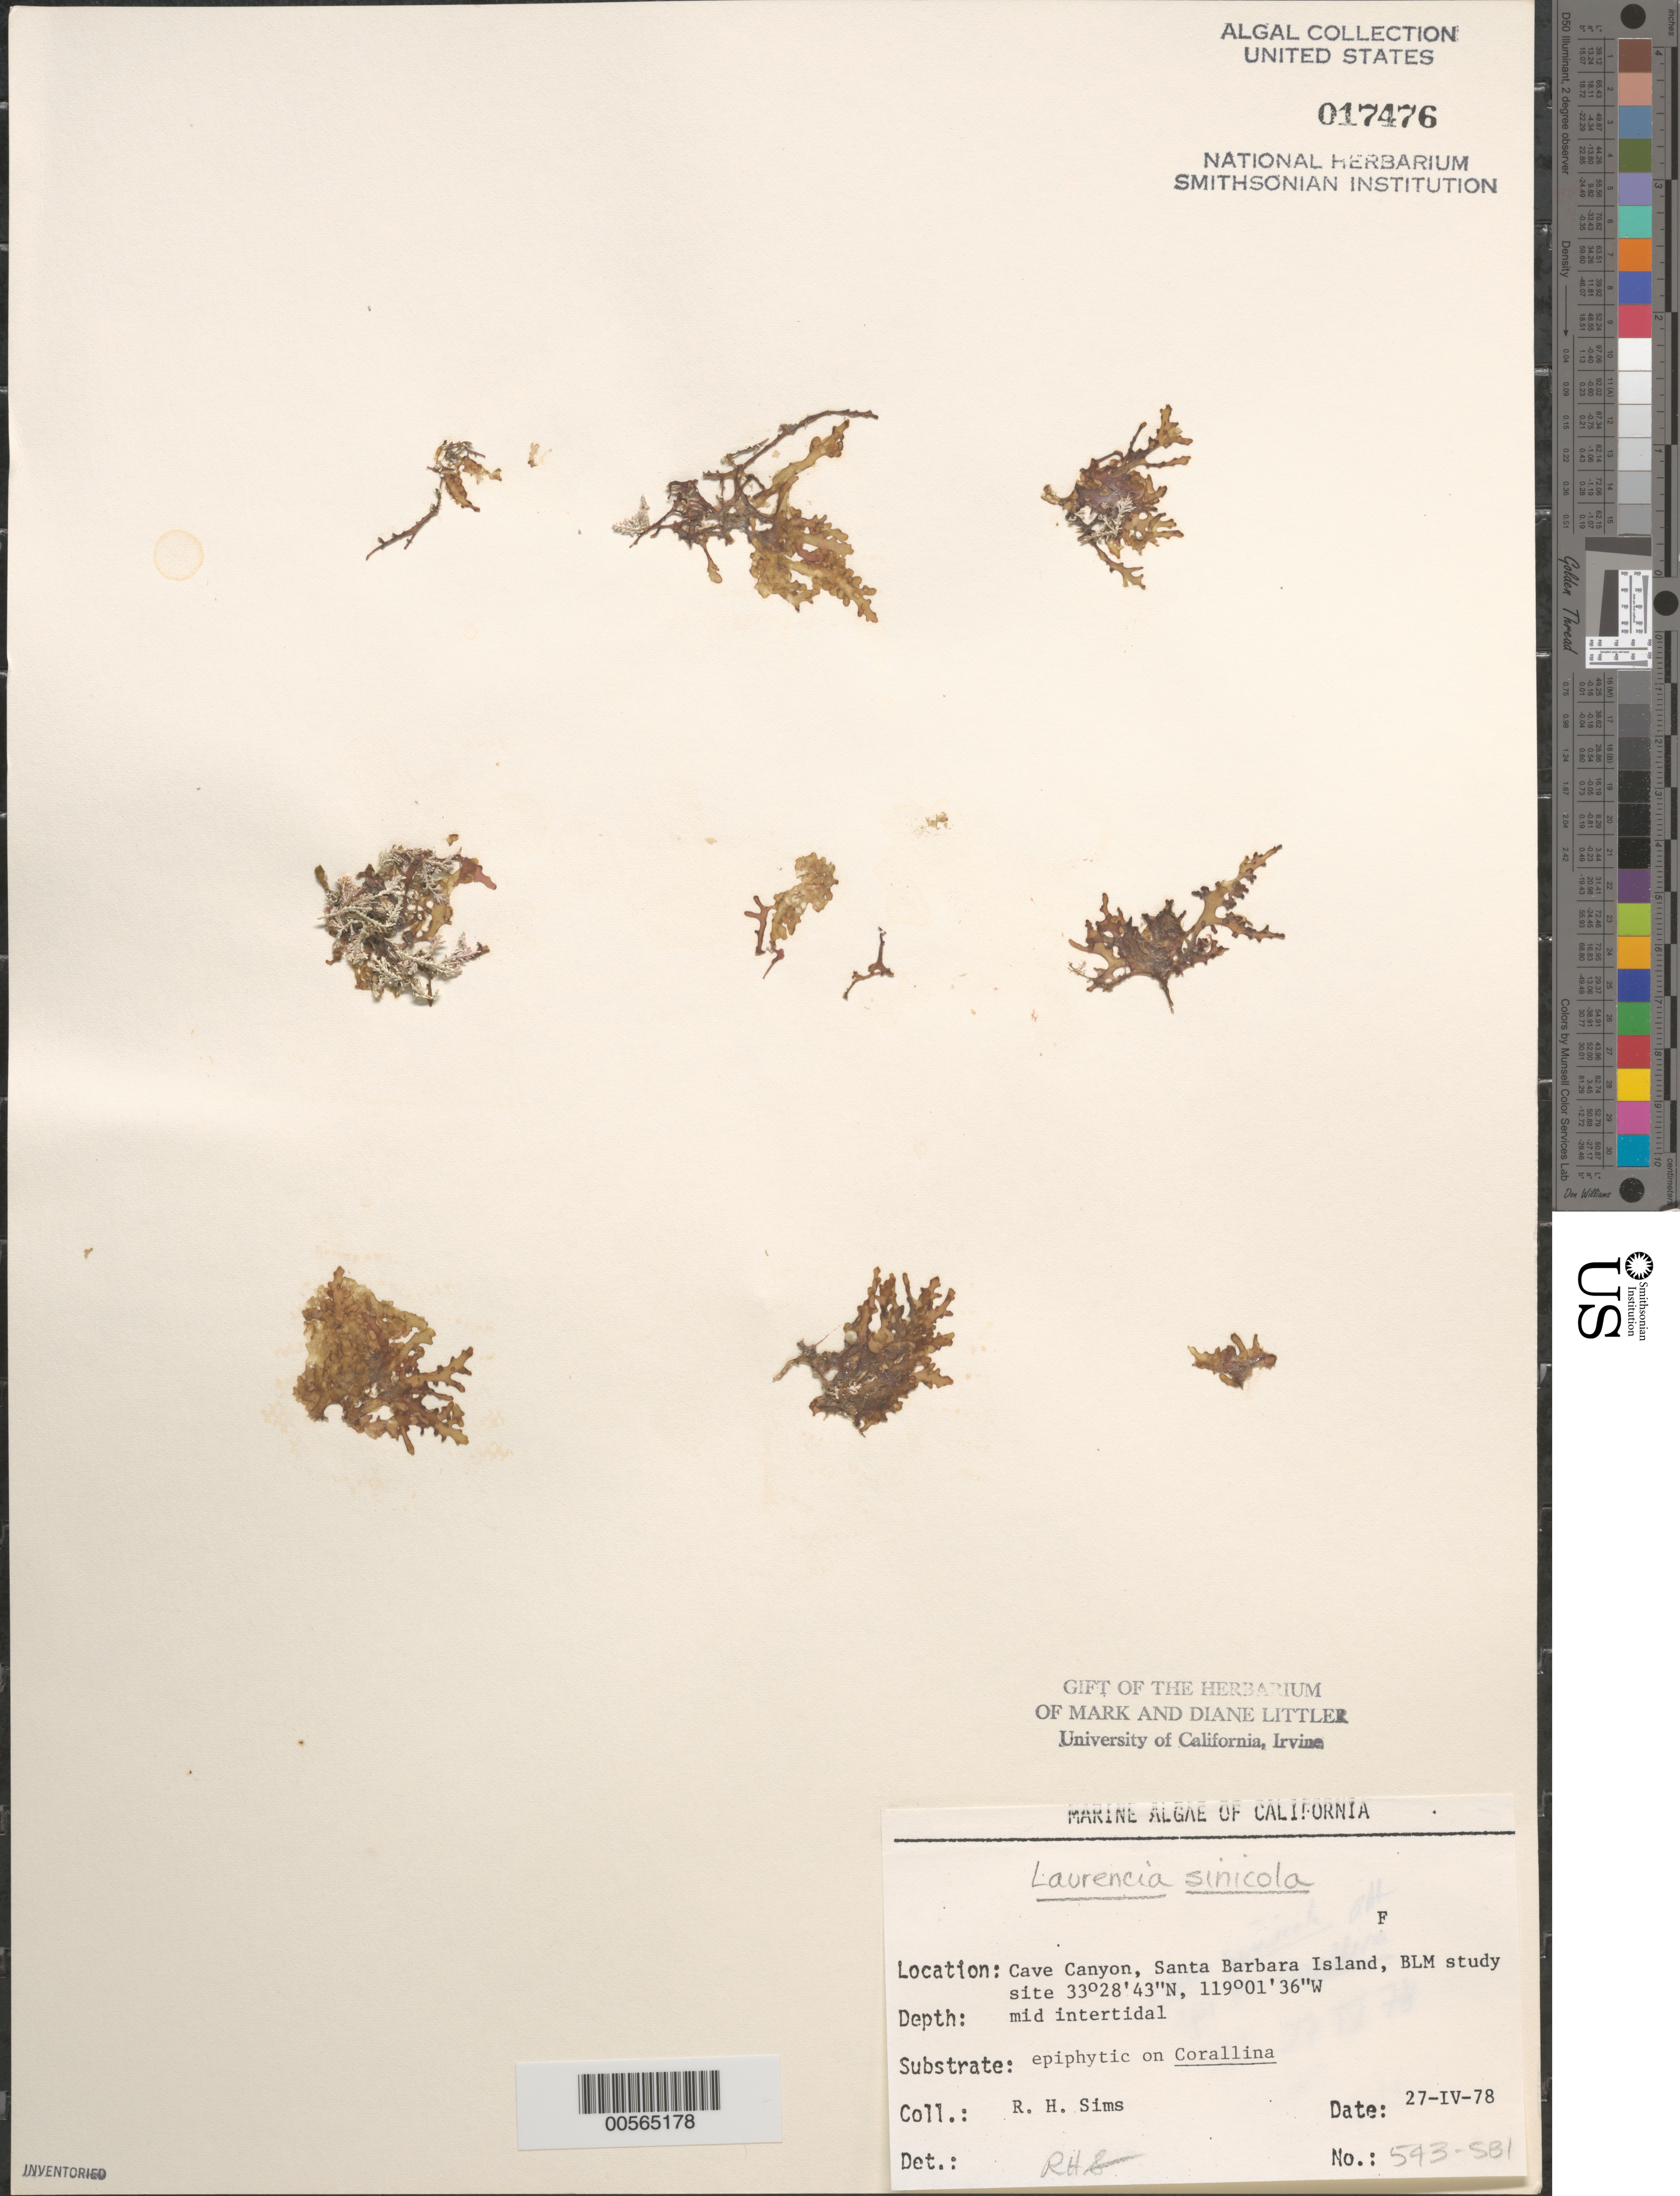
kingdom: Plantae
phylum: Rhodophyta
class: Florideophyceae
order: Ceramiales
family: Rhodomelaceae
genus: Osmundea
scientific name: Osmundea sinicola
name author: (Setchell & N.L. Gardner) K.W. Nam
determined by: Algae name updating Project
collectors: R. H. Sims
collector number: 543-SBI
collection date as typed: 27 Apr 1978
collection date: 1978-04-27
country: United States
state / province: California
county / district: Santa Barbara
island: Santa Barbara Island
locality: Cave Canyon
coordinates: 33 28' 43" N, 119 01' 36" W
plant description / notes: BLM-SOCALBIGHT Rocky Intertidal Survey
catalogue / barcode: US 17476